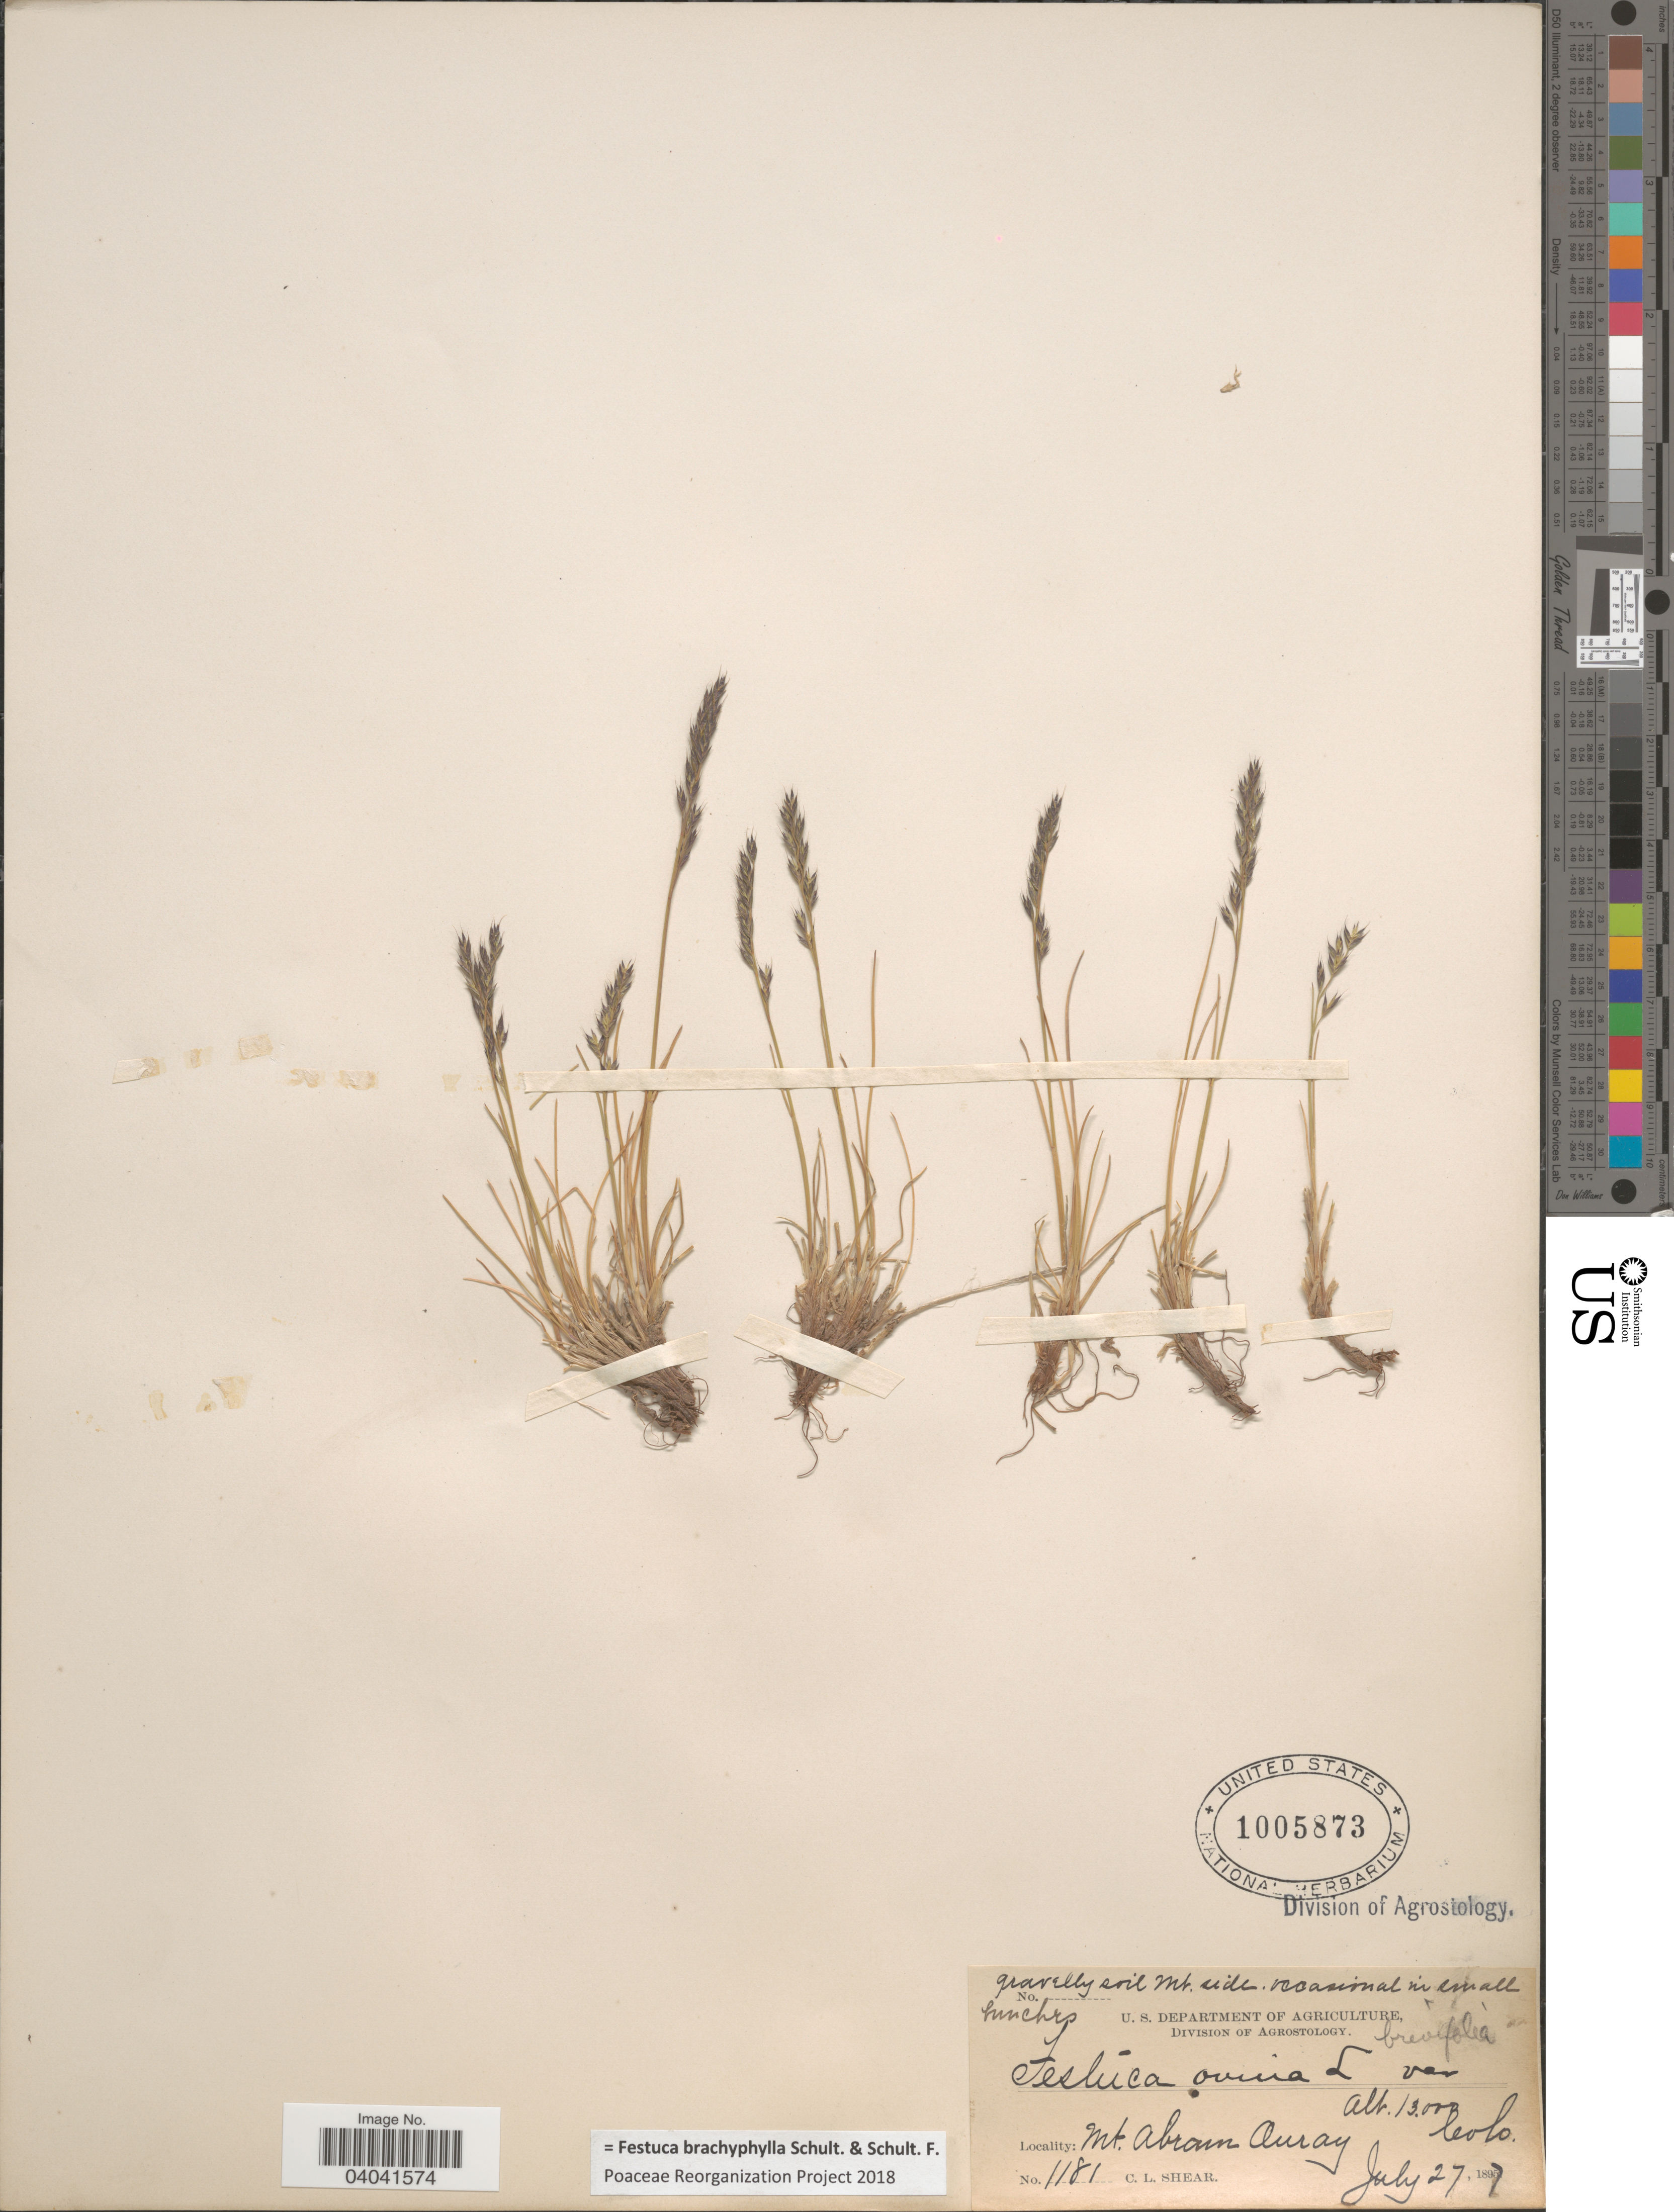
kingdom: Plantae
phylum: Tracheophyta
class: Liliopsida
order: Poales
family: Poaceae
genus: Festuca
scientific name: Festuca brachyphylla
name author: Schult. & Schult. f.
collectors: C. L. Shear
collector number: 1181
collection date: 1897-07-27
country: United States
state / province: Colorado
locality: Mt. Abram Ouray.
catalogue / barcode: US 1005873